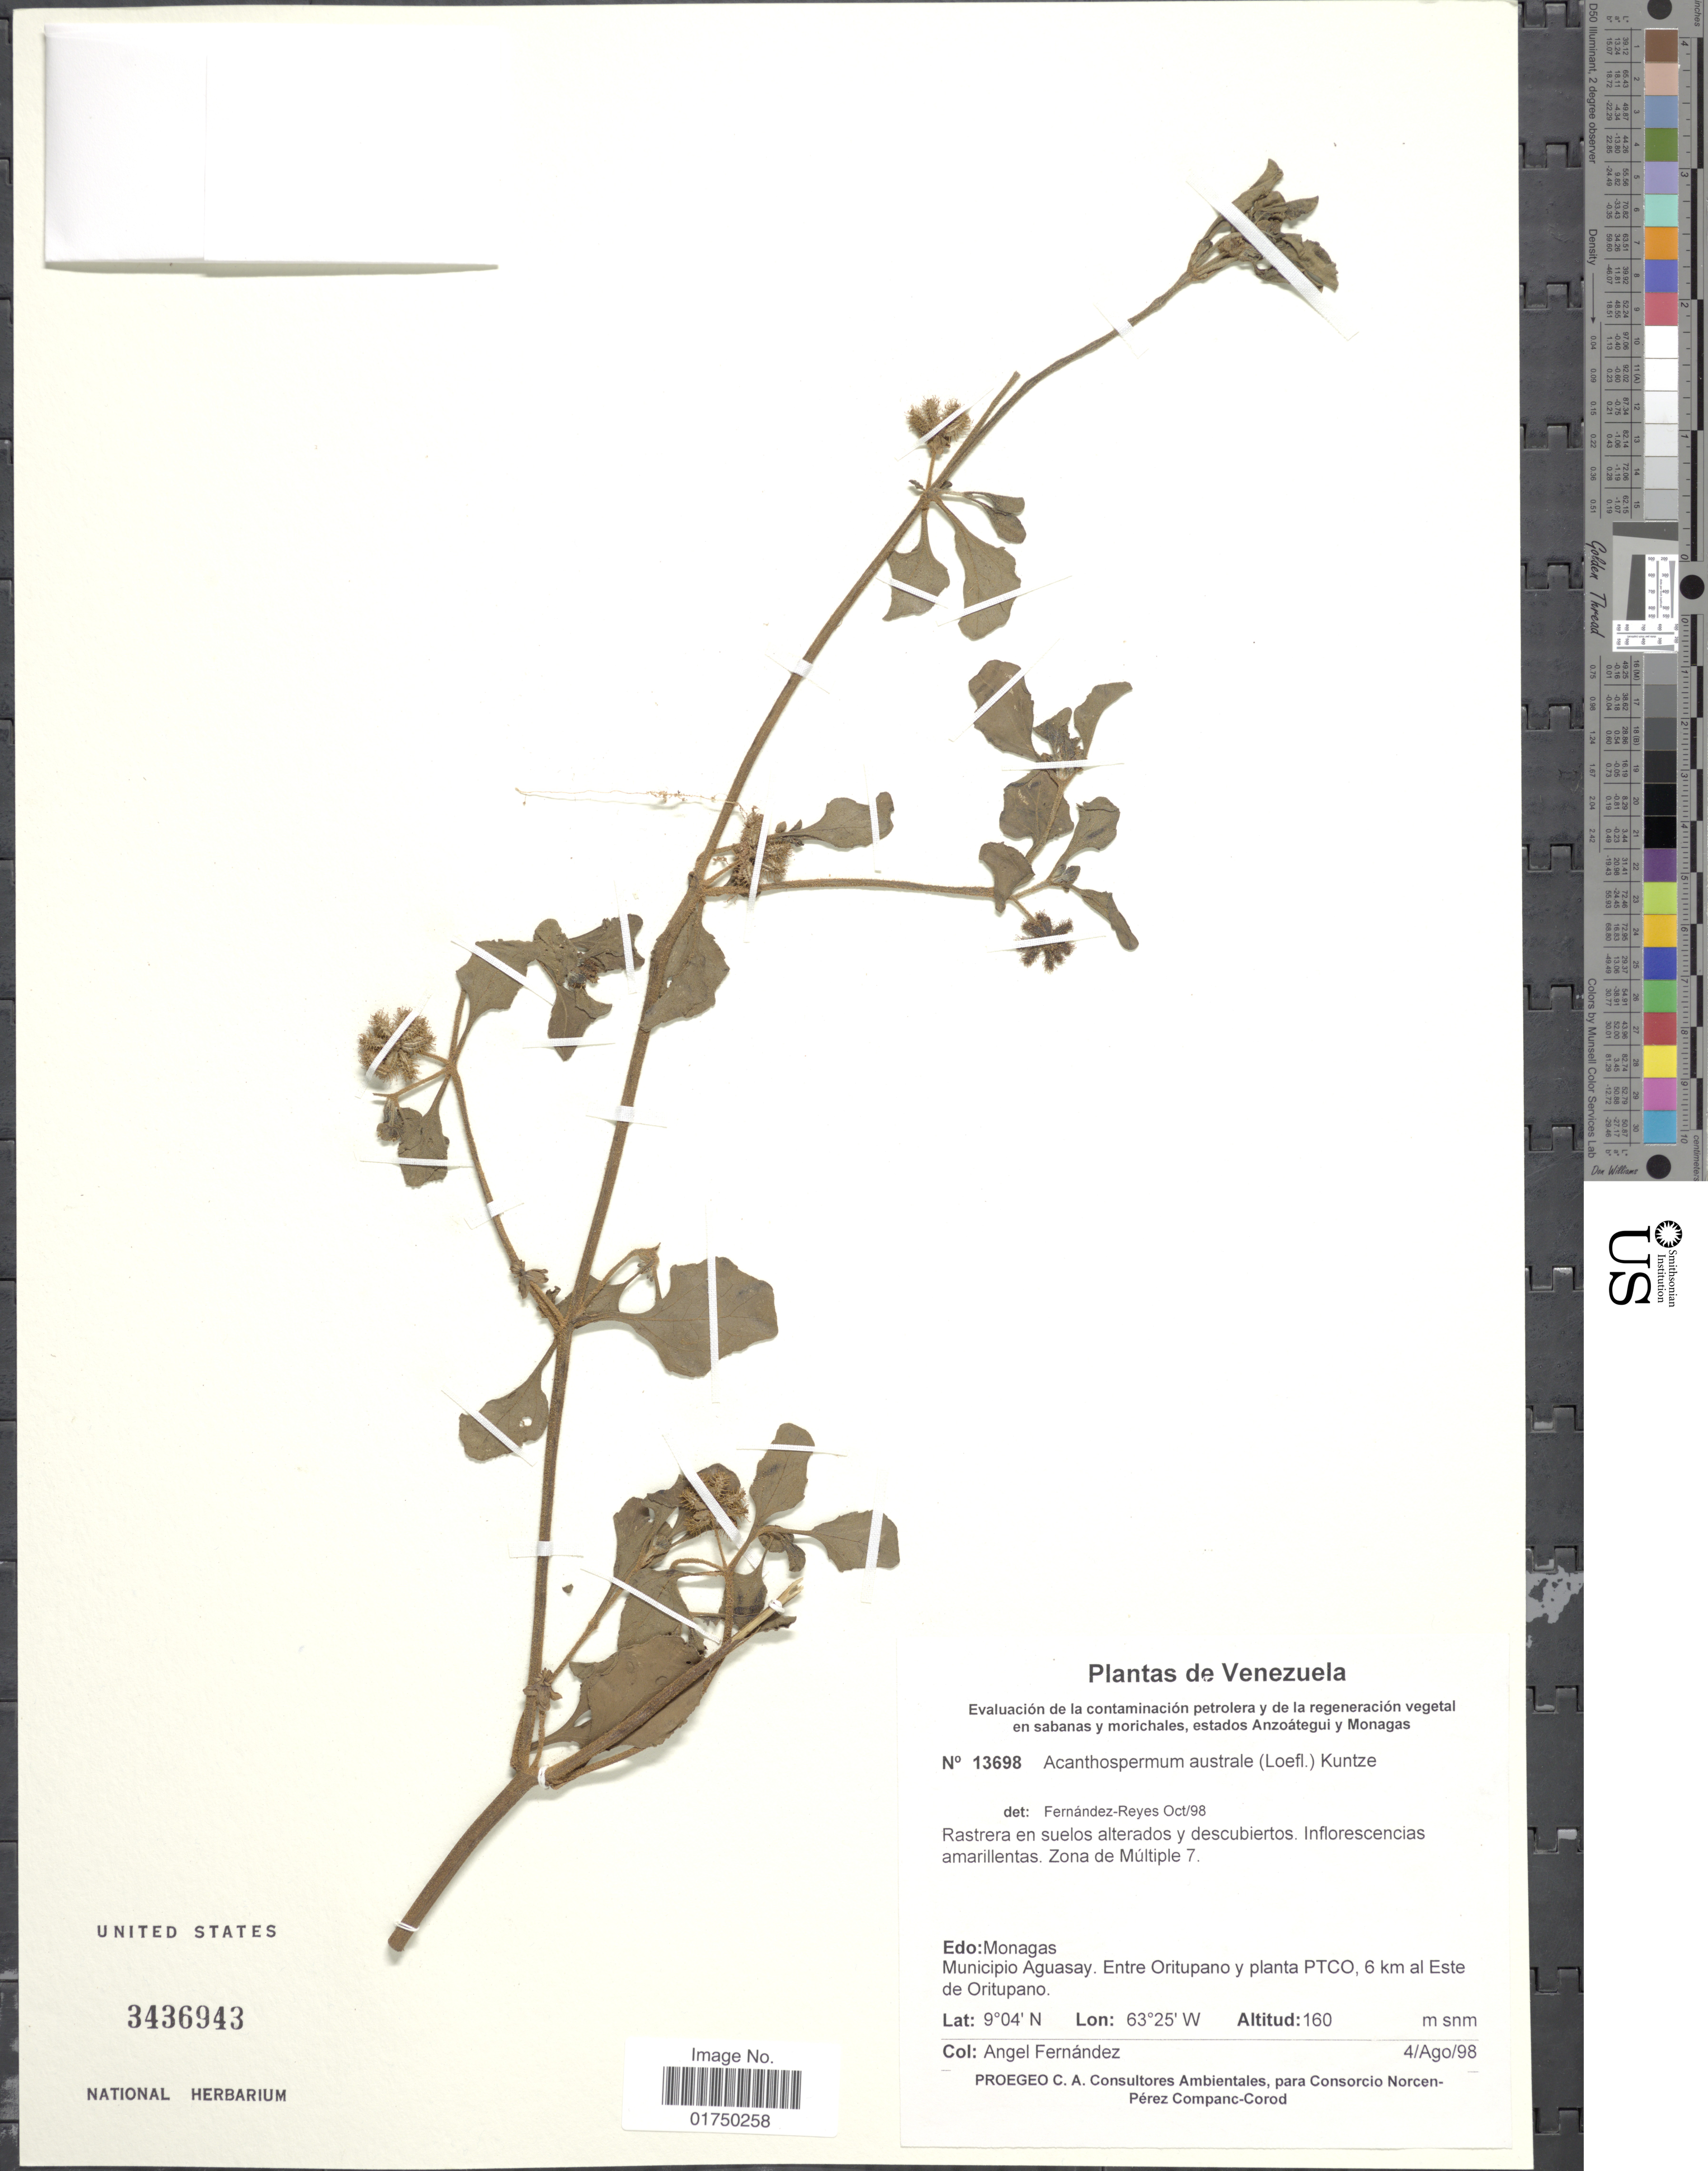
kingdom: Plantae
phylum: Tracheophyta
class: Magnoliopsida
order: Asterales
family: Asteraceae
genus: Acanthospermum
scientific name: Acanthospermum australe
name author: (Loefl.) Kuntze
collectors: Á. Fernández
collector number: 13698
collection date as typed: Transcribed d/m/y: 4/8/98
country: Venezuela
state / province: Monagas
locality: Edo: Monagas. Municipio Aguasay. Entre Oritupano y planta PTCO, 6 km al Este de Oritupano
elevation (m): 160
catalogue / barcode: US 3436943